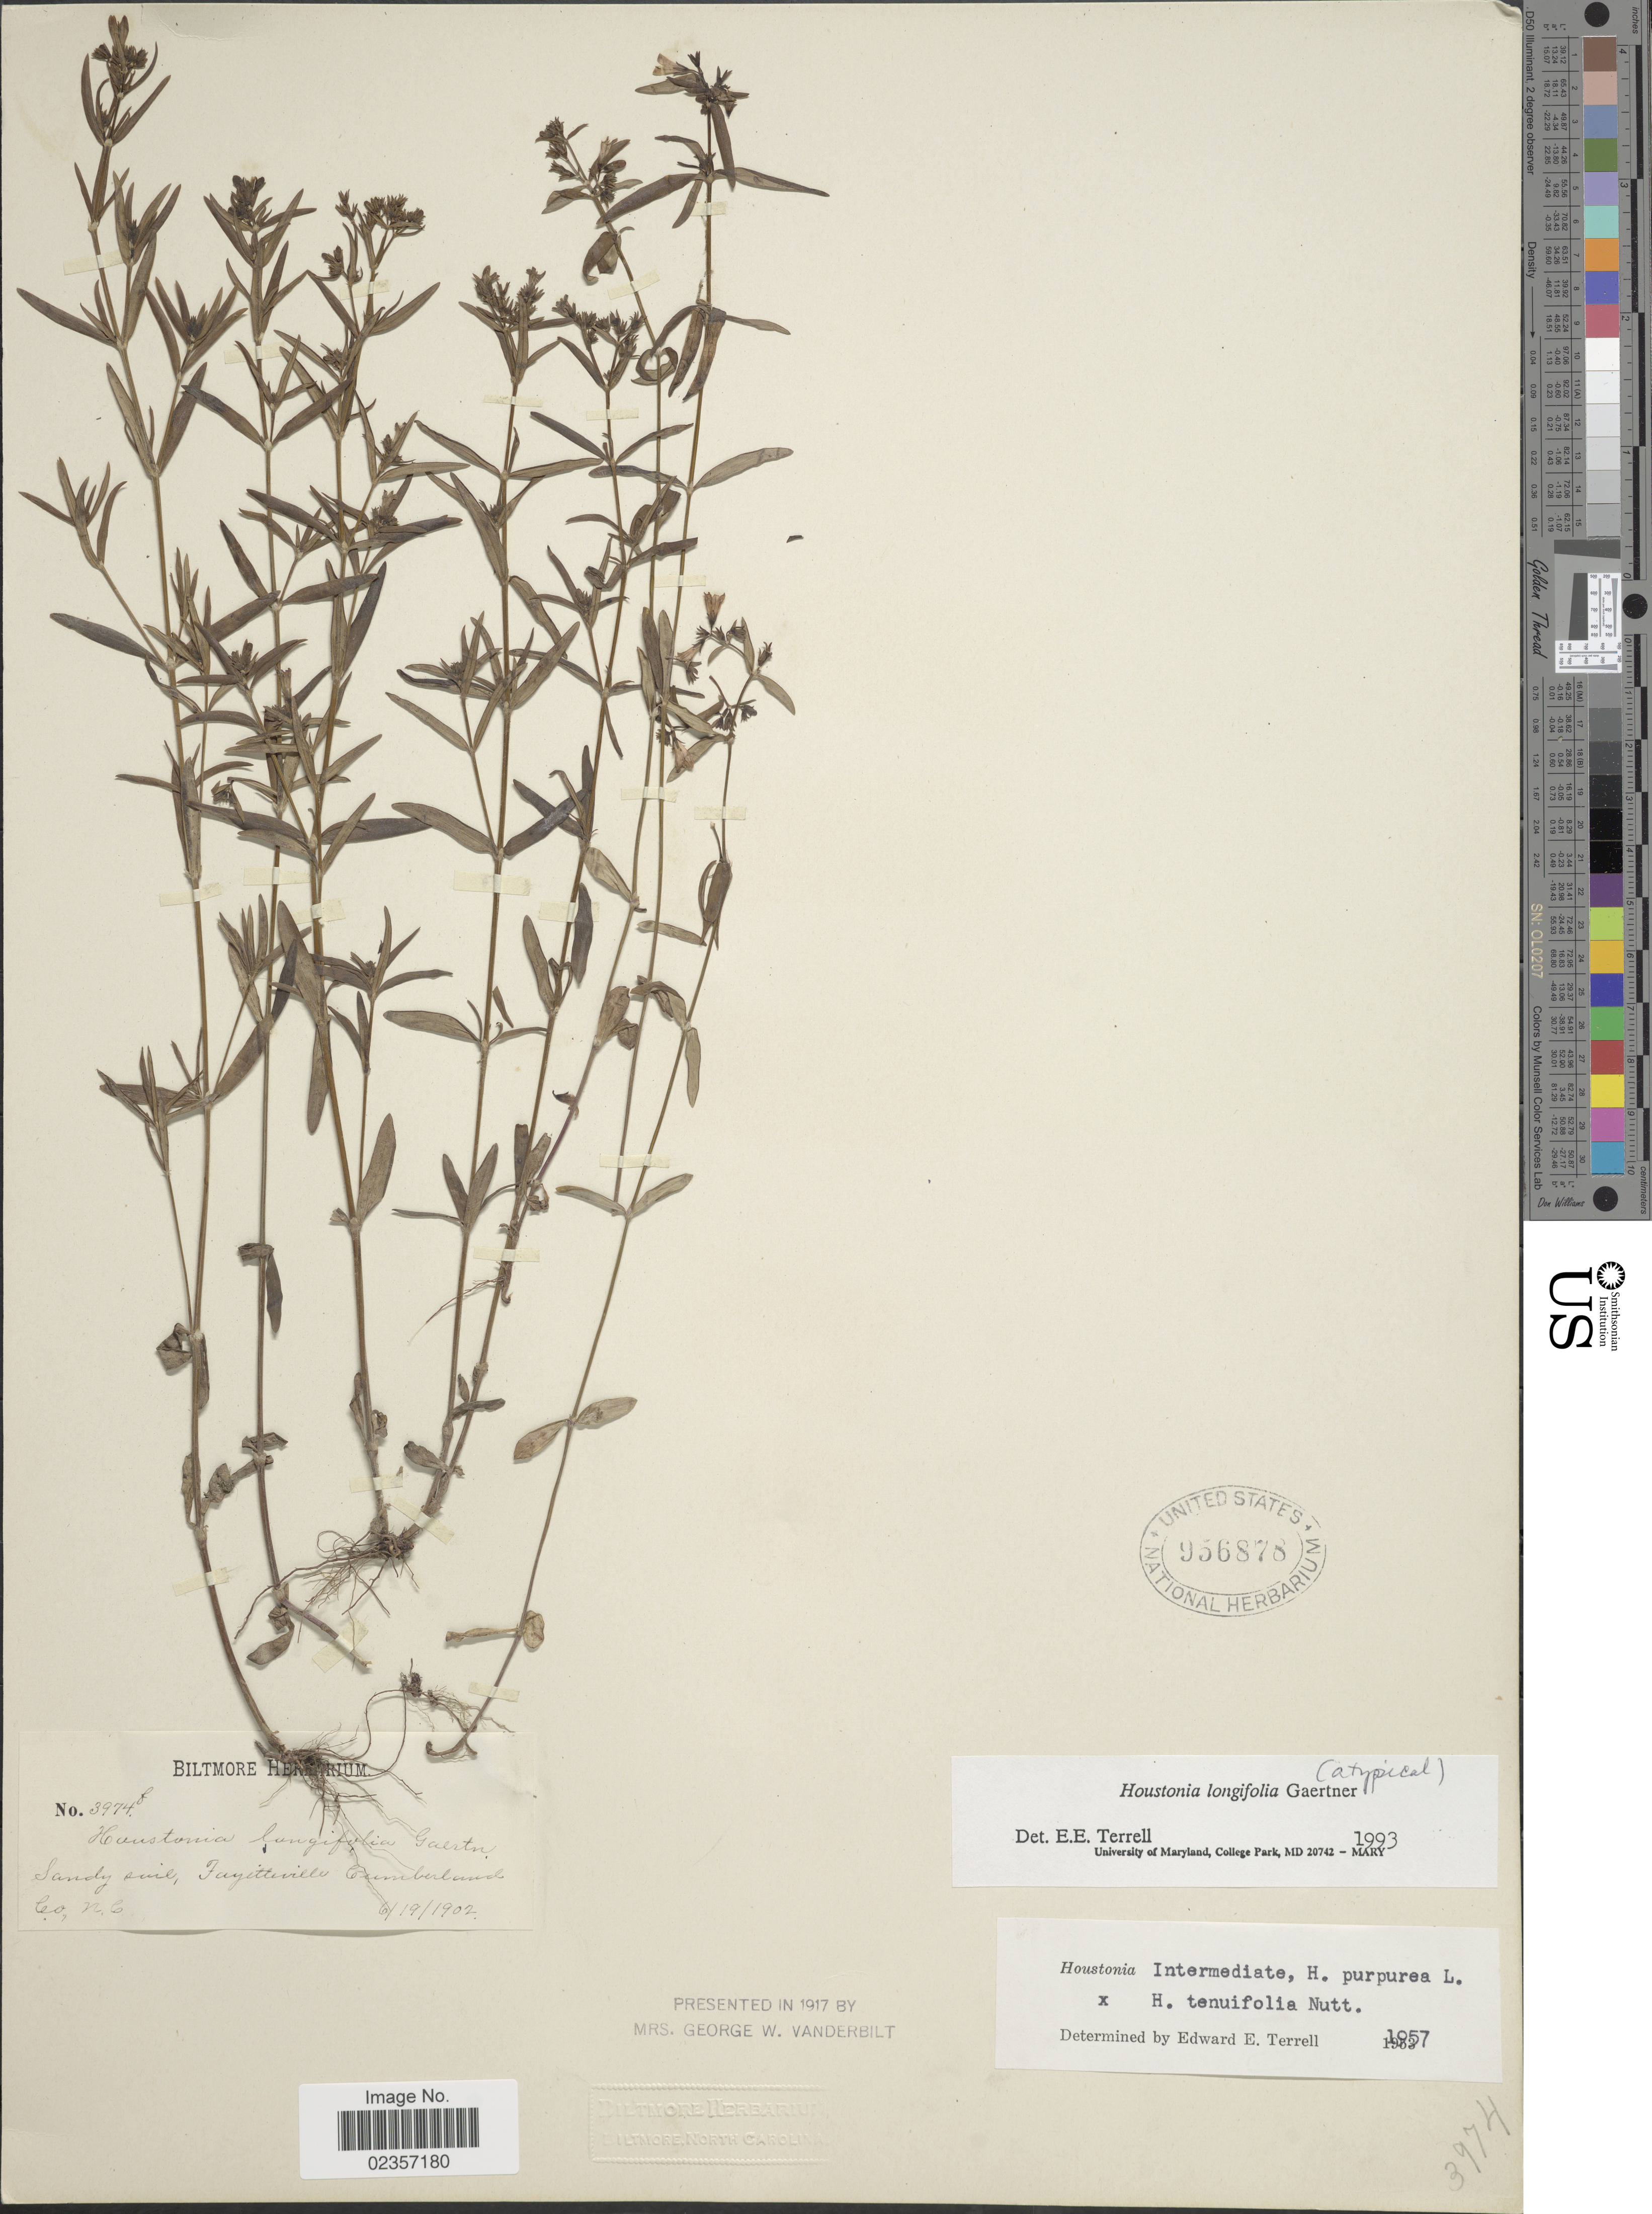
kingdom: Plantae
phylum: Tracheophyta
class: Magnoliopsida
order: Gentianales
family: Rubiaceae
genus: Houstonia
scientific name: Houstonia longifolia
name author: Gaertn.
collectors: ex herb. Biltmore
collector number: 3974b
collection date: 1902-06-19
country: United States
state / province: North Carolina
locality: Sandy soil, Fayetteville Cumberland Co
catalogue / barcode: US 956878